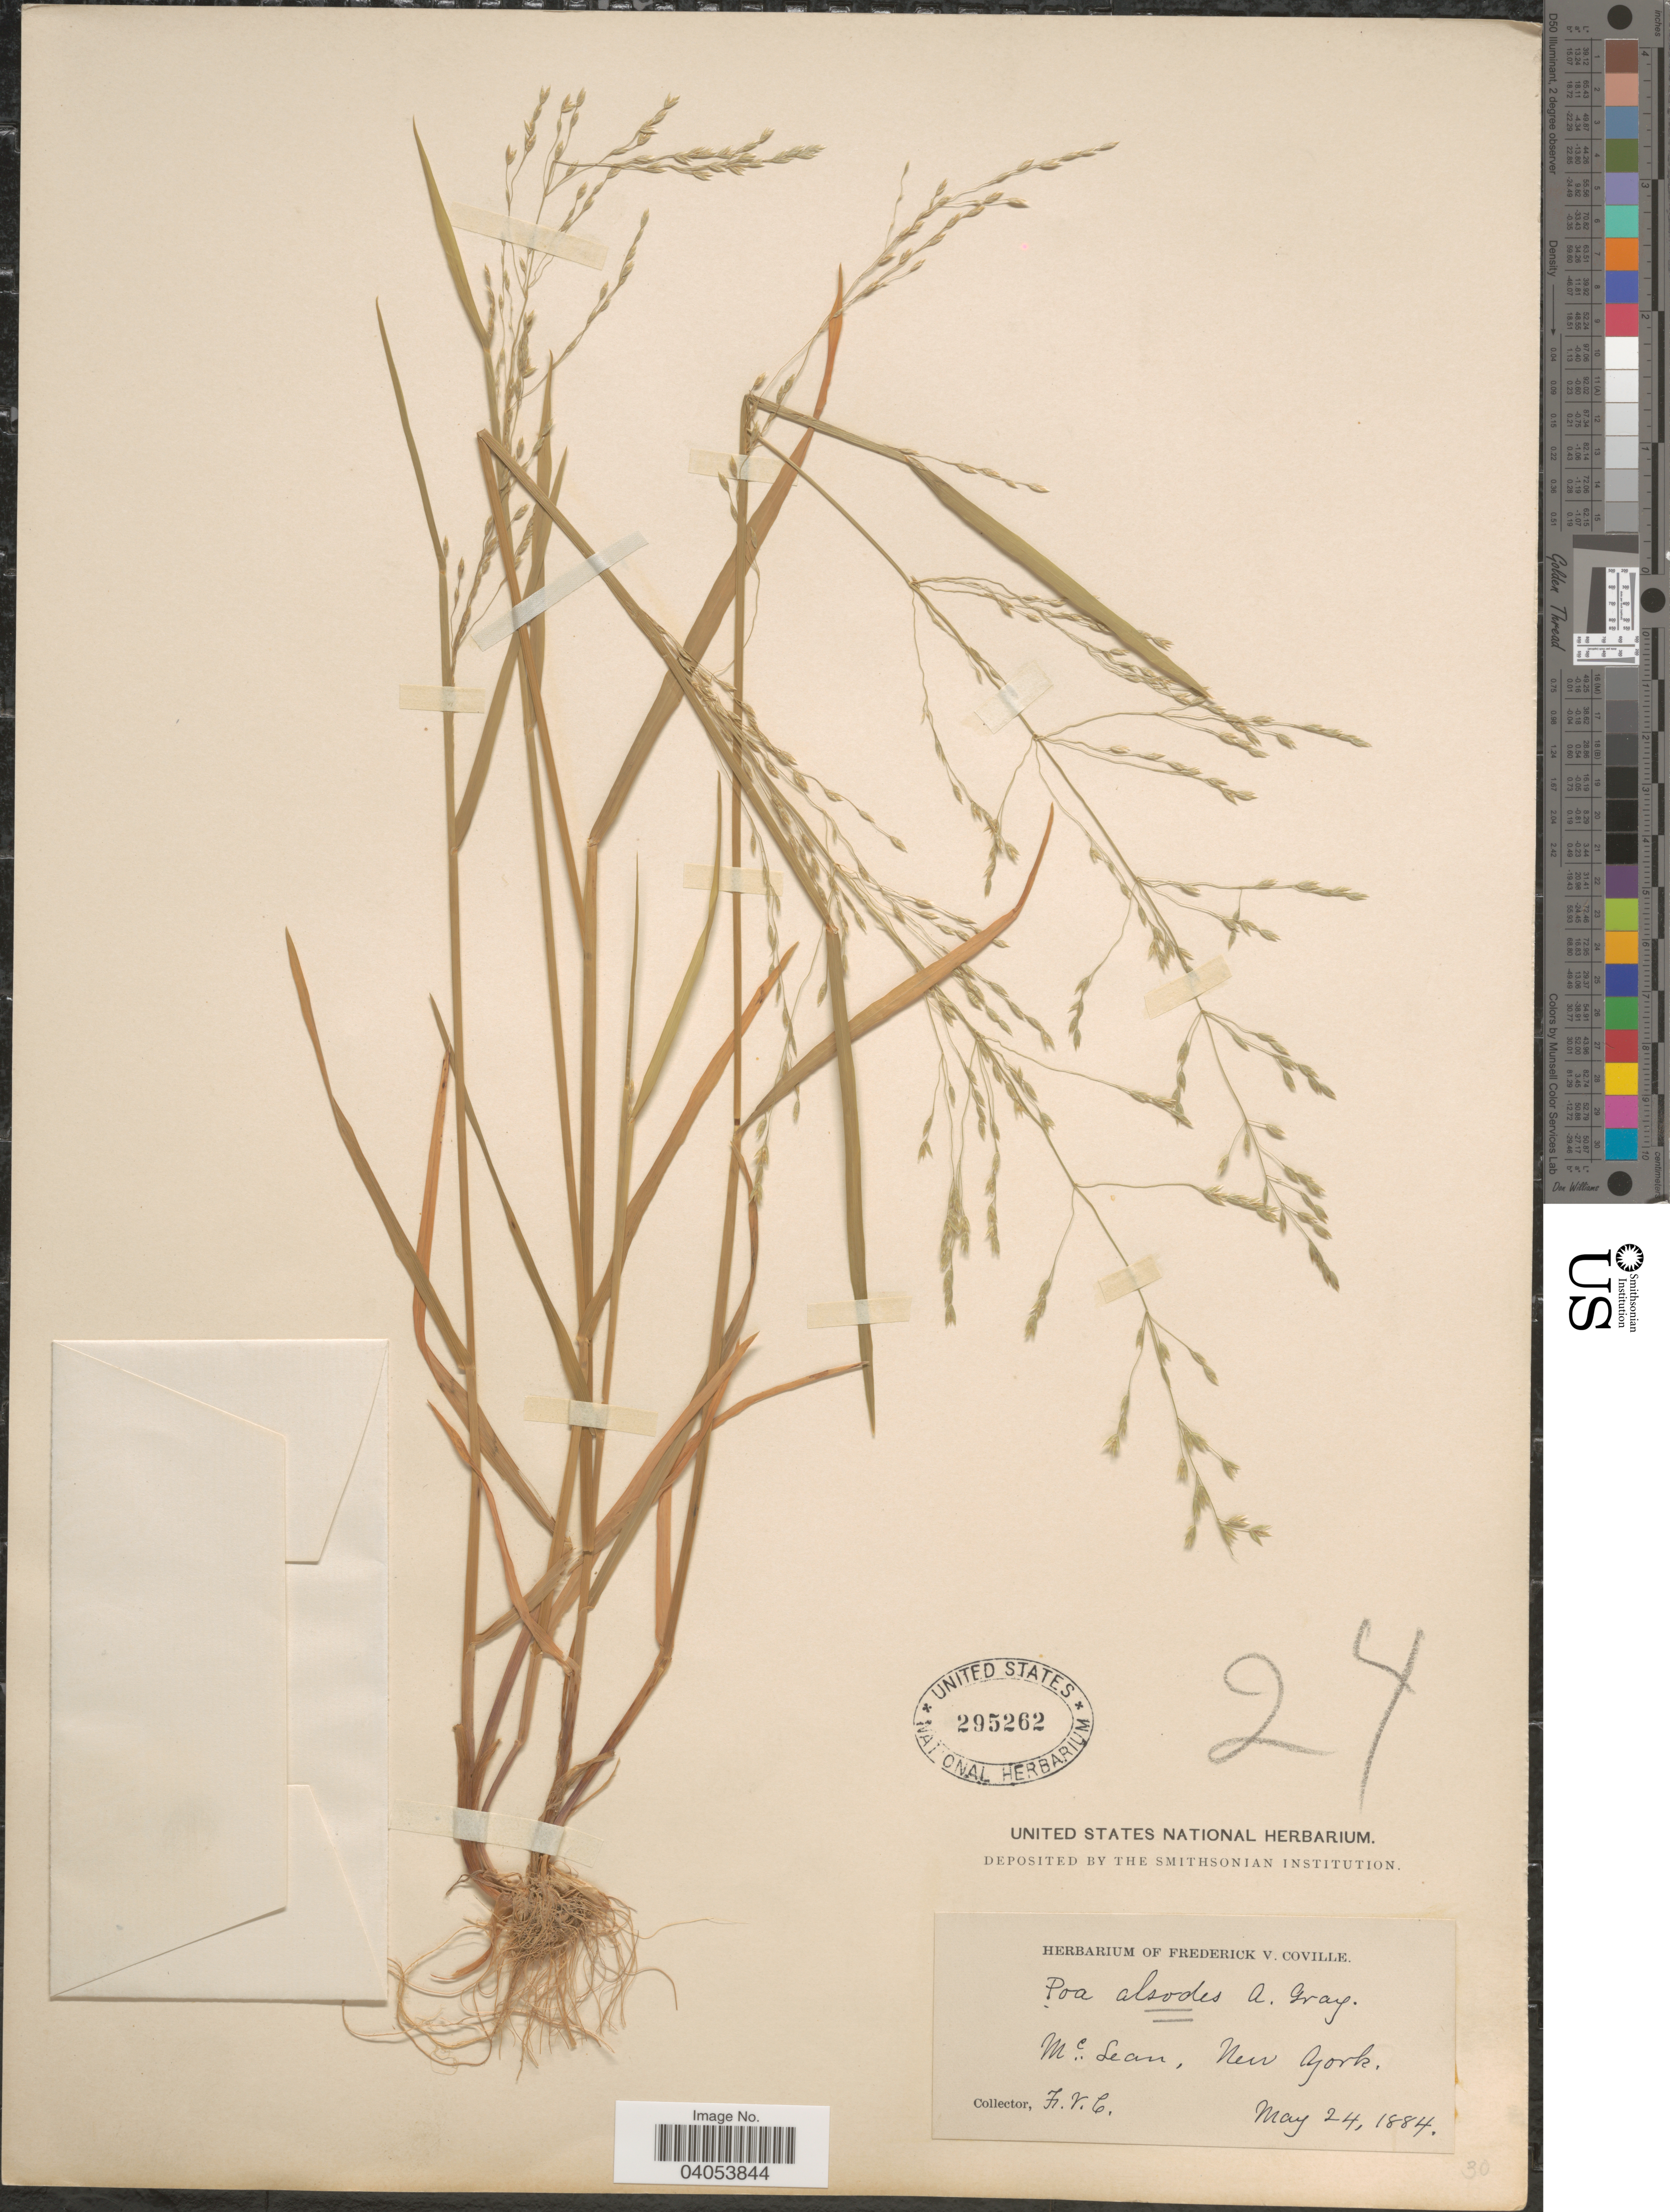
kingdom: Plantae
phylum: Tracheophyta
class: Liliopsida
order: Poales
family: Poaceae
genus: Poa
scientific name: Poa alsodes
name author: A. Gray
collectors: F. V. Coville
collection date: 1884-05-24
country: United States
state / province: New York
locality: Mc Lean.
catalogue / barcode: US 295262